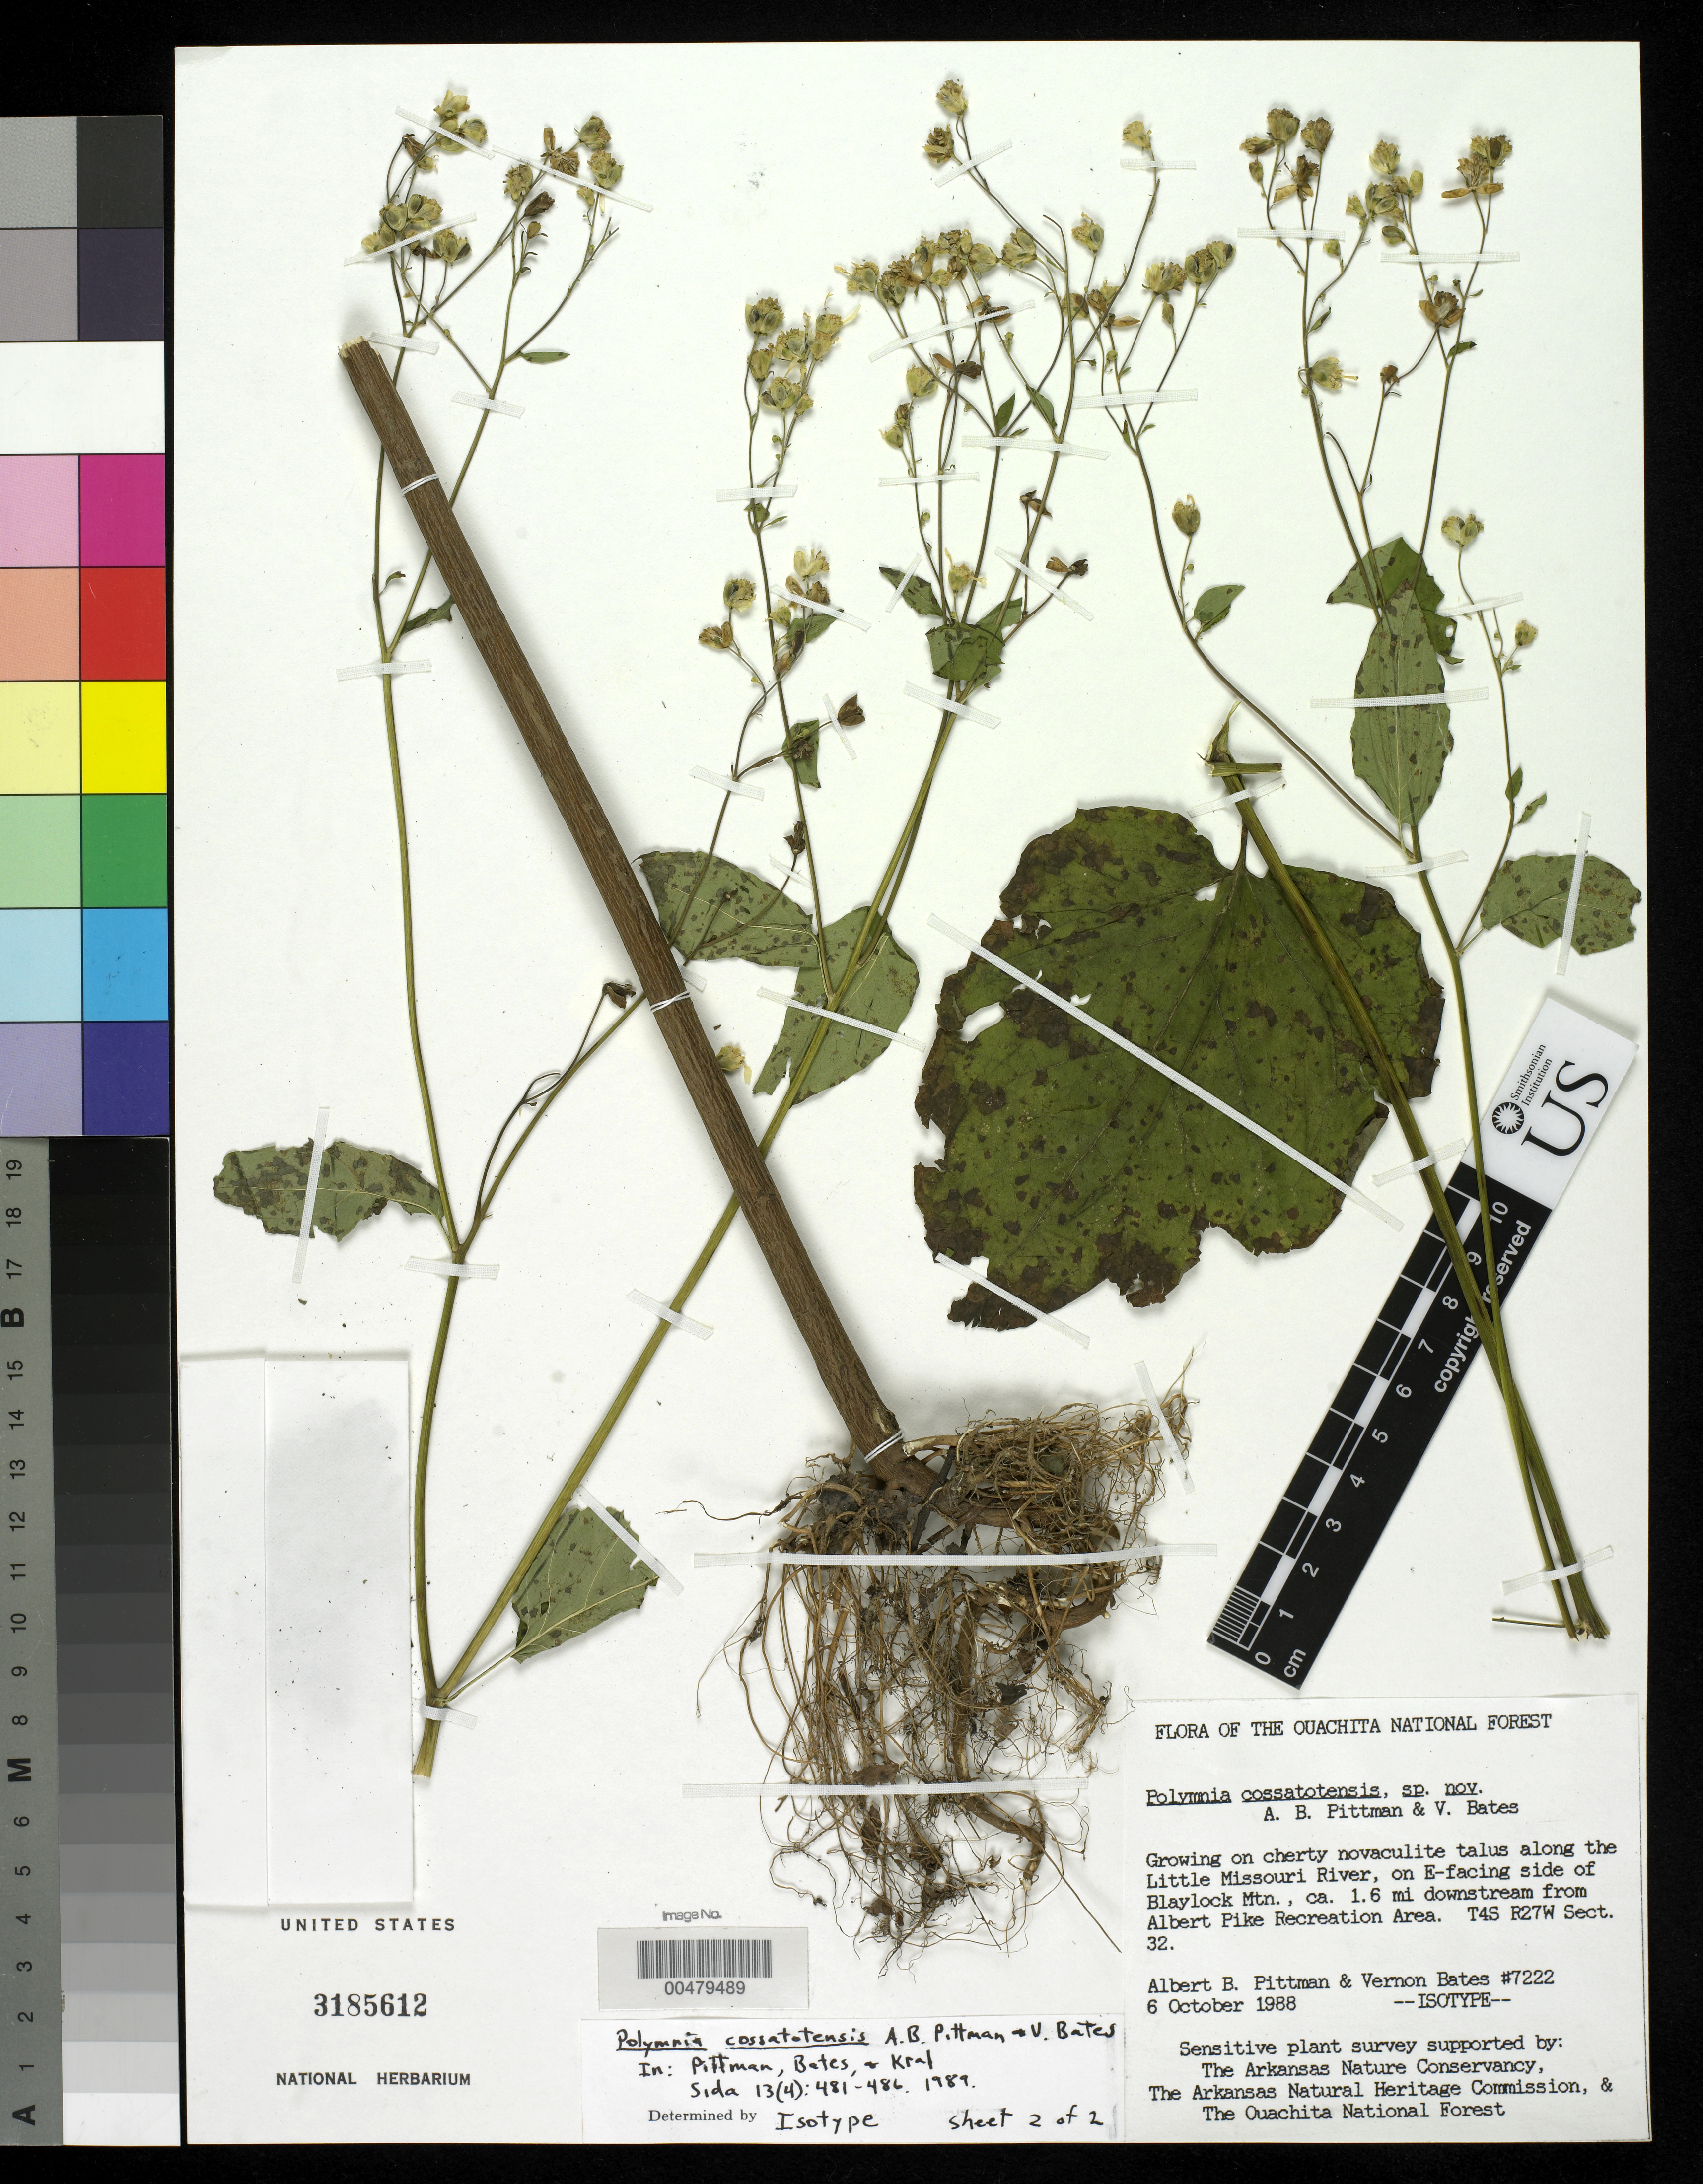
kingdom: Plantae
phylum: Tracheophyta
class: Magnoliopsida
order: Asterales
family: Asteraceae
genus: Polymnia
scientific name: Polymnia cossatotensis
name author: Pittman & V.M. Bates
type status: Isotype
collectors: A. Pitman & V. Bates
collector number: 7222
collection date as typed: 06 Oct 1988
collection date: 1988-10-06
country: United States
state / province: Arkansas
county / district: Montgomery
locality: Little Missouri River, E-facing side of Blaylock Mtn, ca. 1.6 mi downstream from Albert Pike Recreation Area.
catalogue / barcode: US 3185612